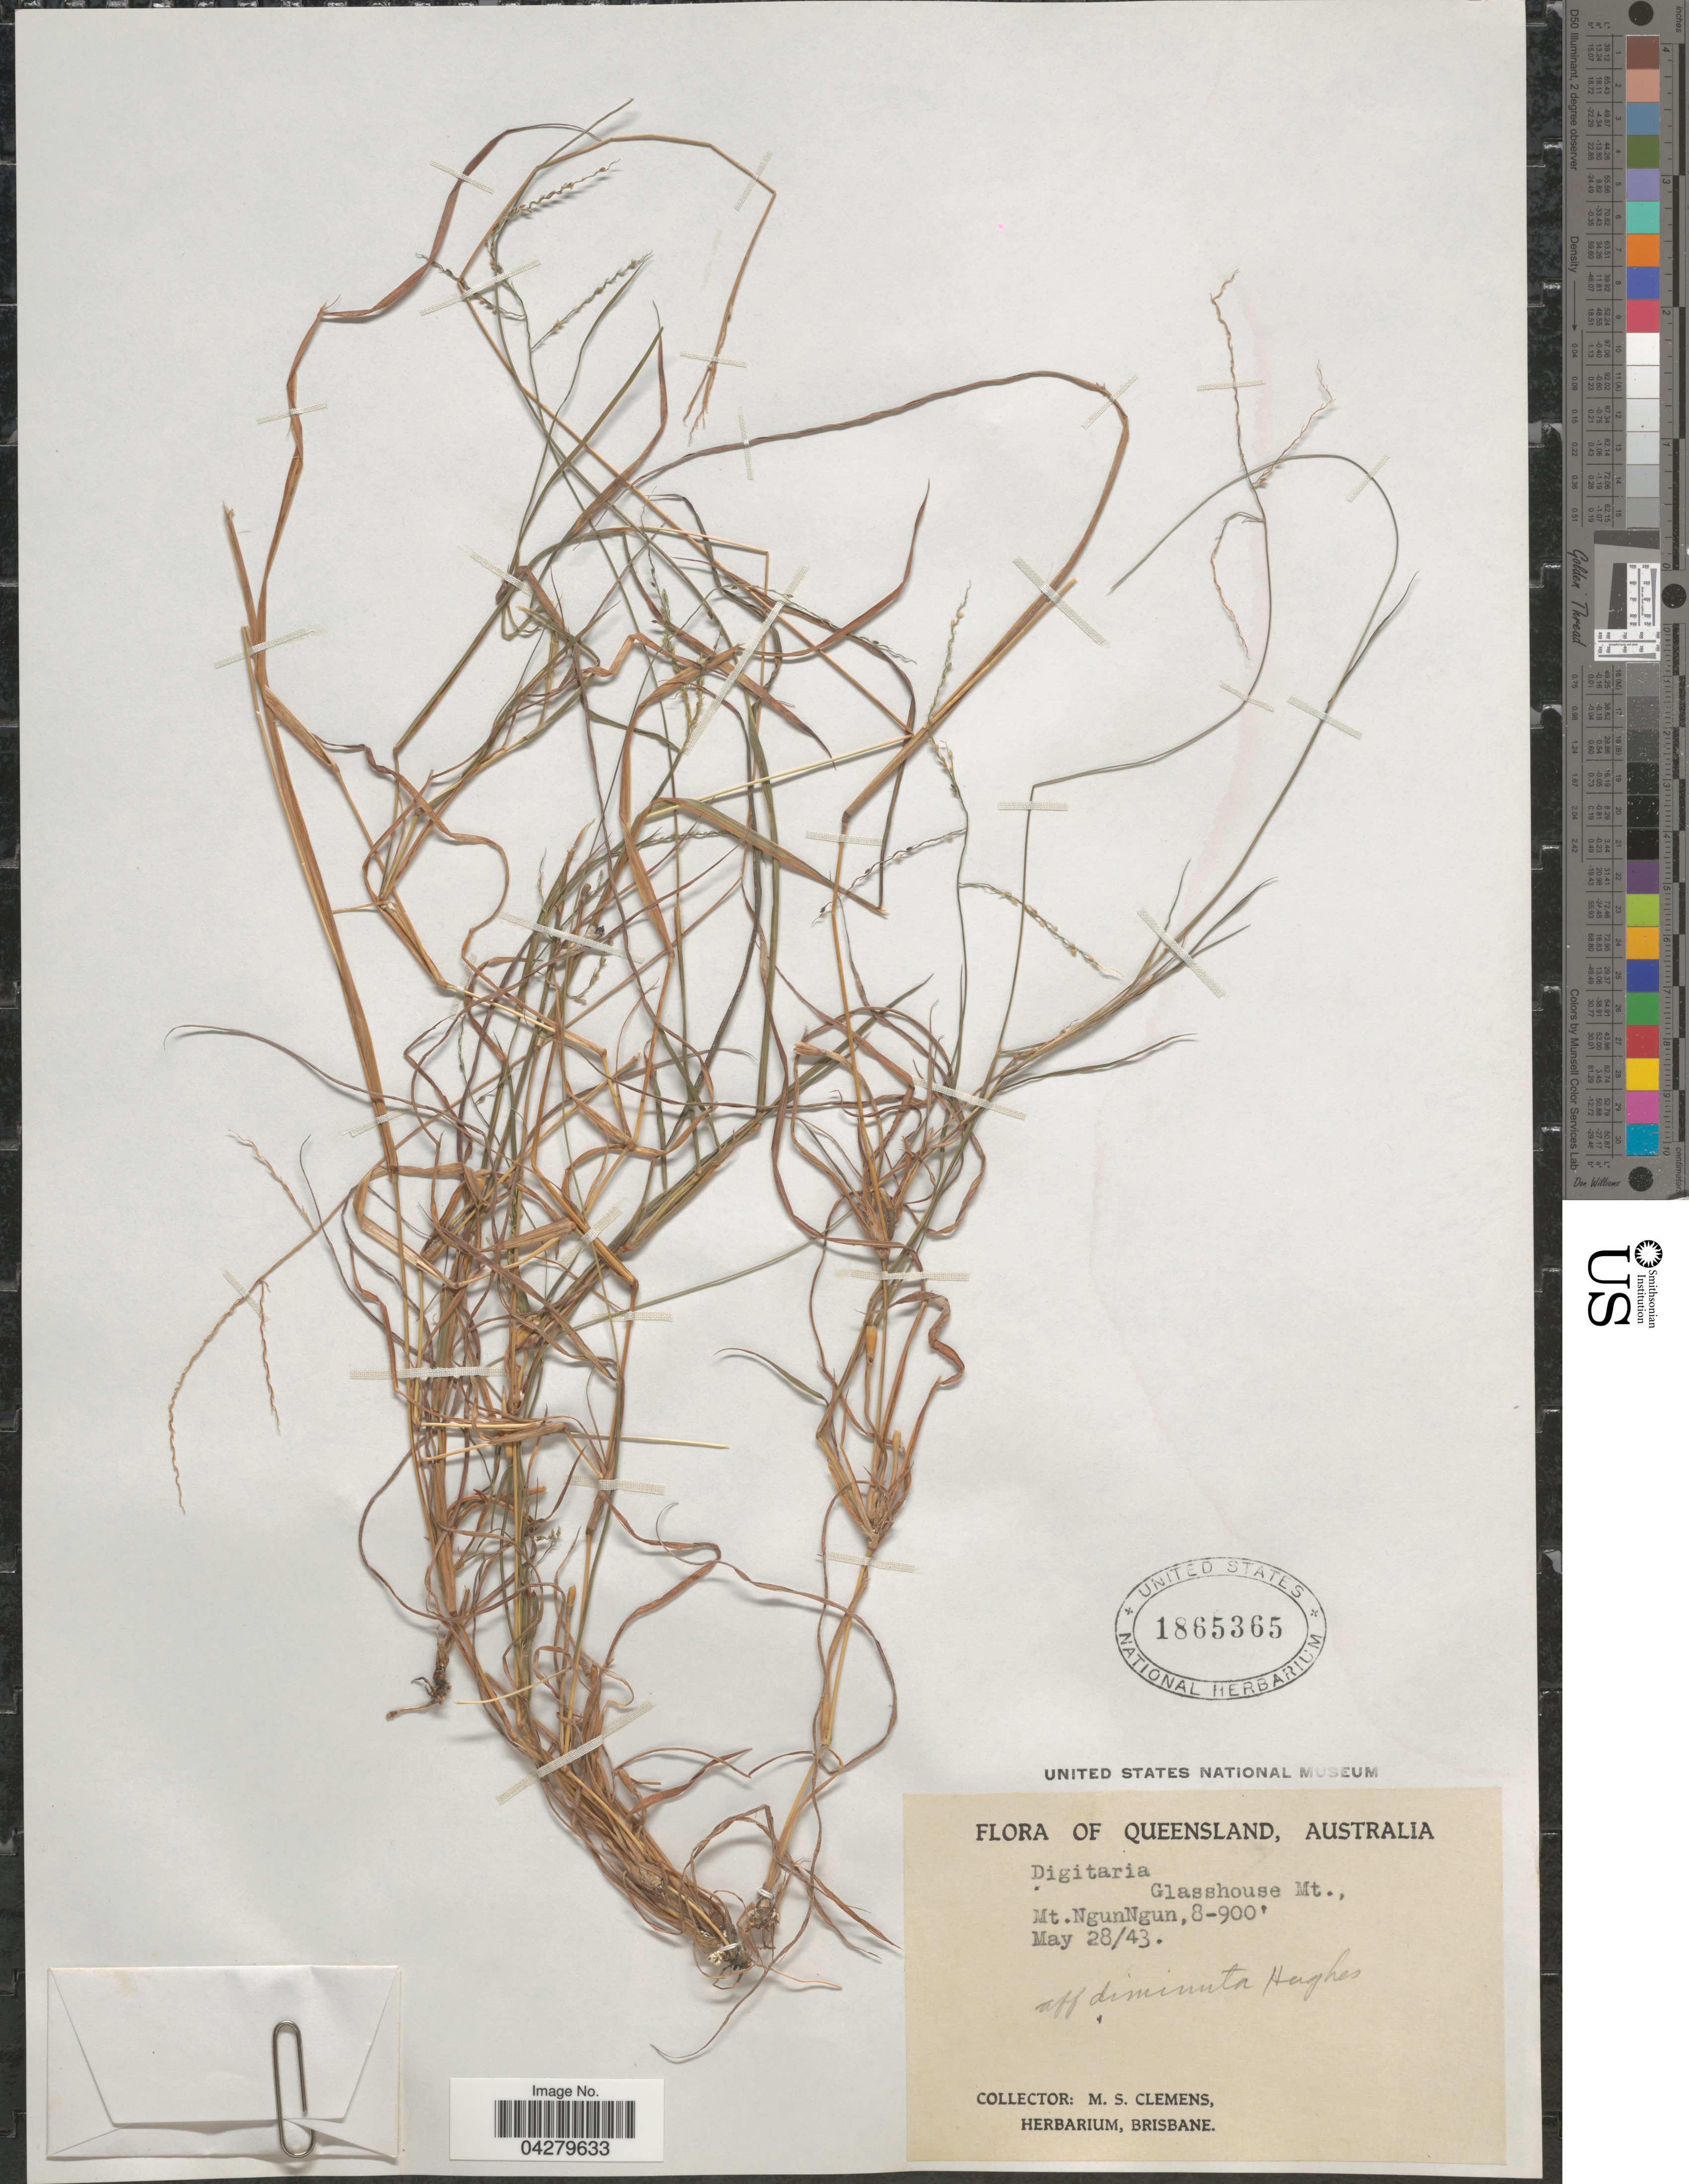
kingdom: Plantae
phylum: Tracheophyta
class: Liliopsida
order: Poales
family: Poaceae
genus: Digitaria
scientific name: Digitaria sp.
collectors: M. S. Clemens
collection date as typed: Transcribed d/m/y: 28/5/43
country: Australia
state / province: Queensland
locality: Glasshouse Mt., Mt. NgunNgun.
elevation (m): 244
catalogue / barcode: US 1865365